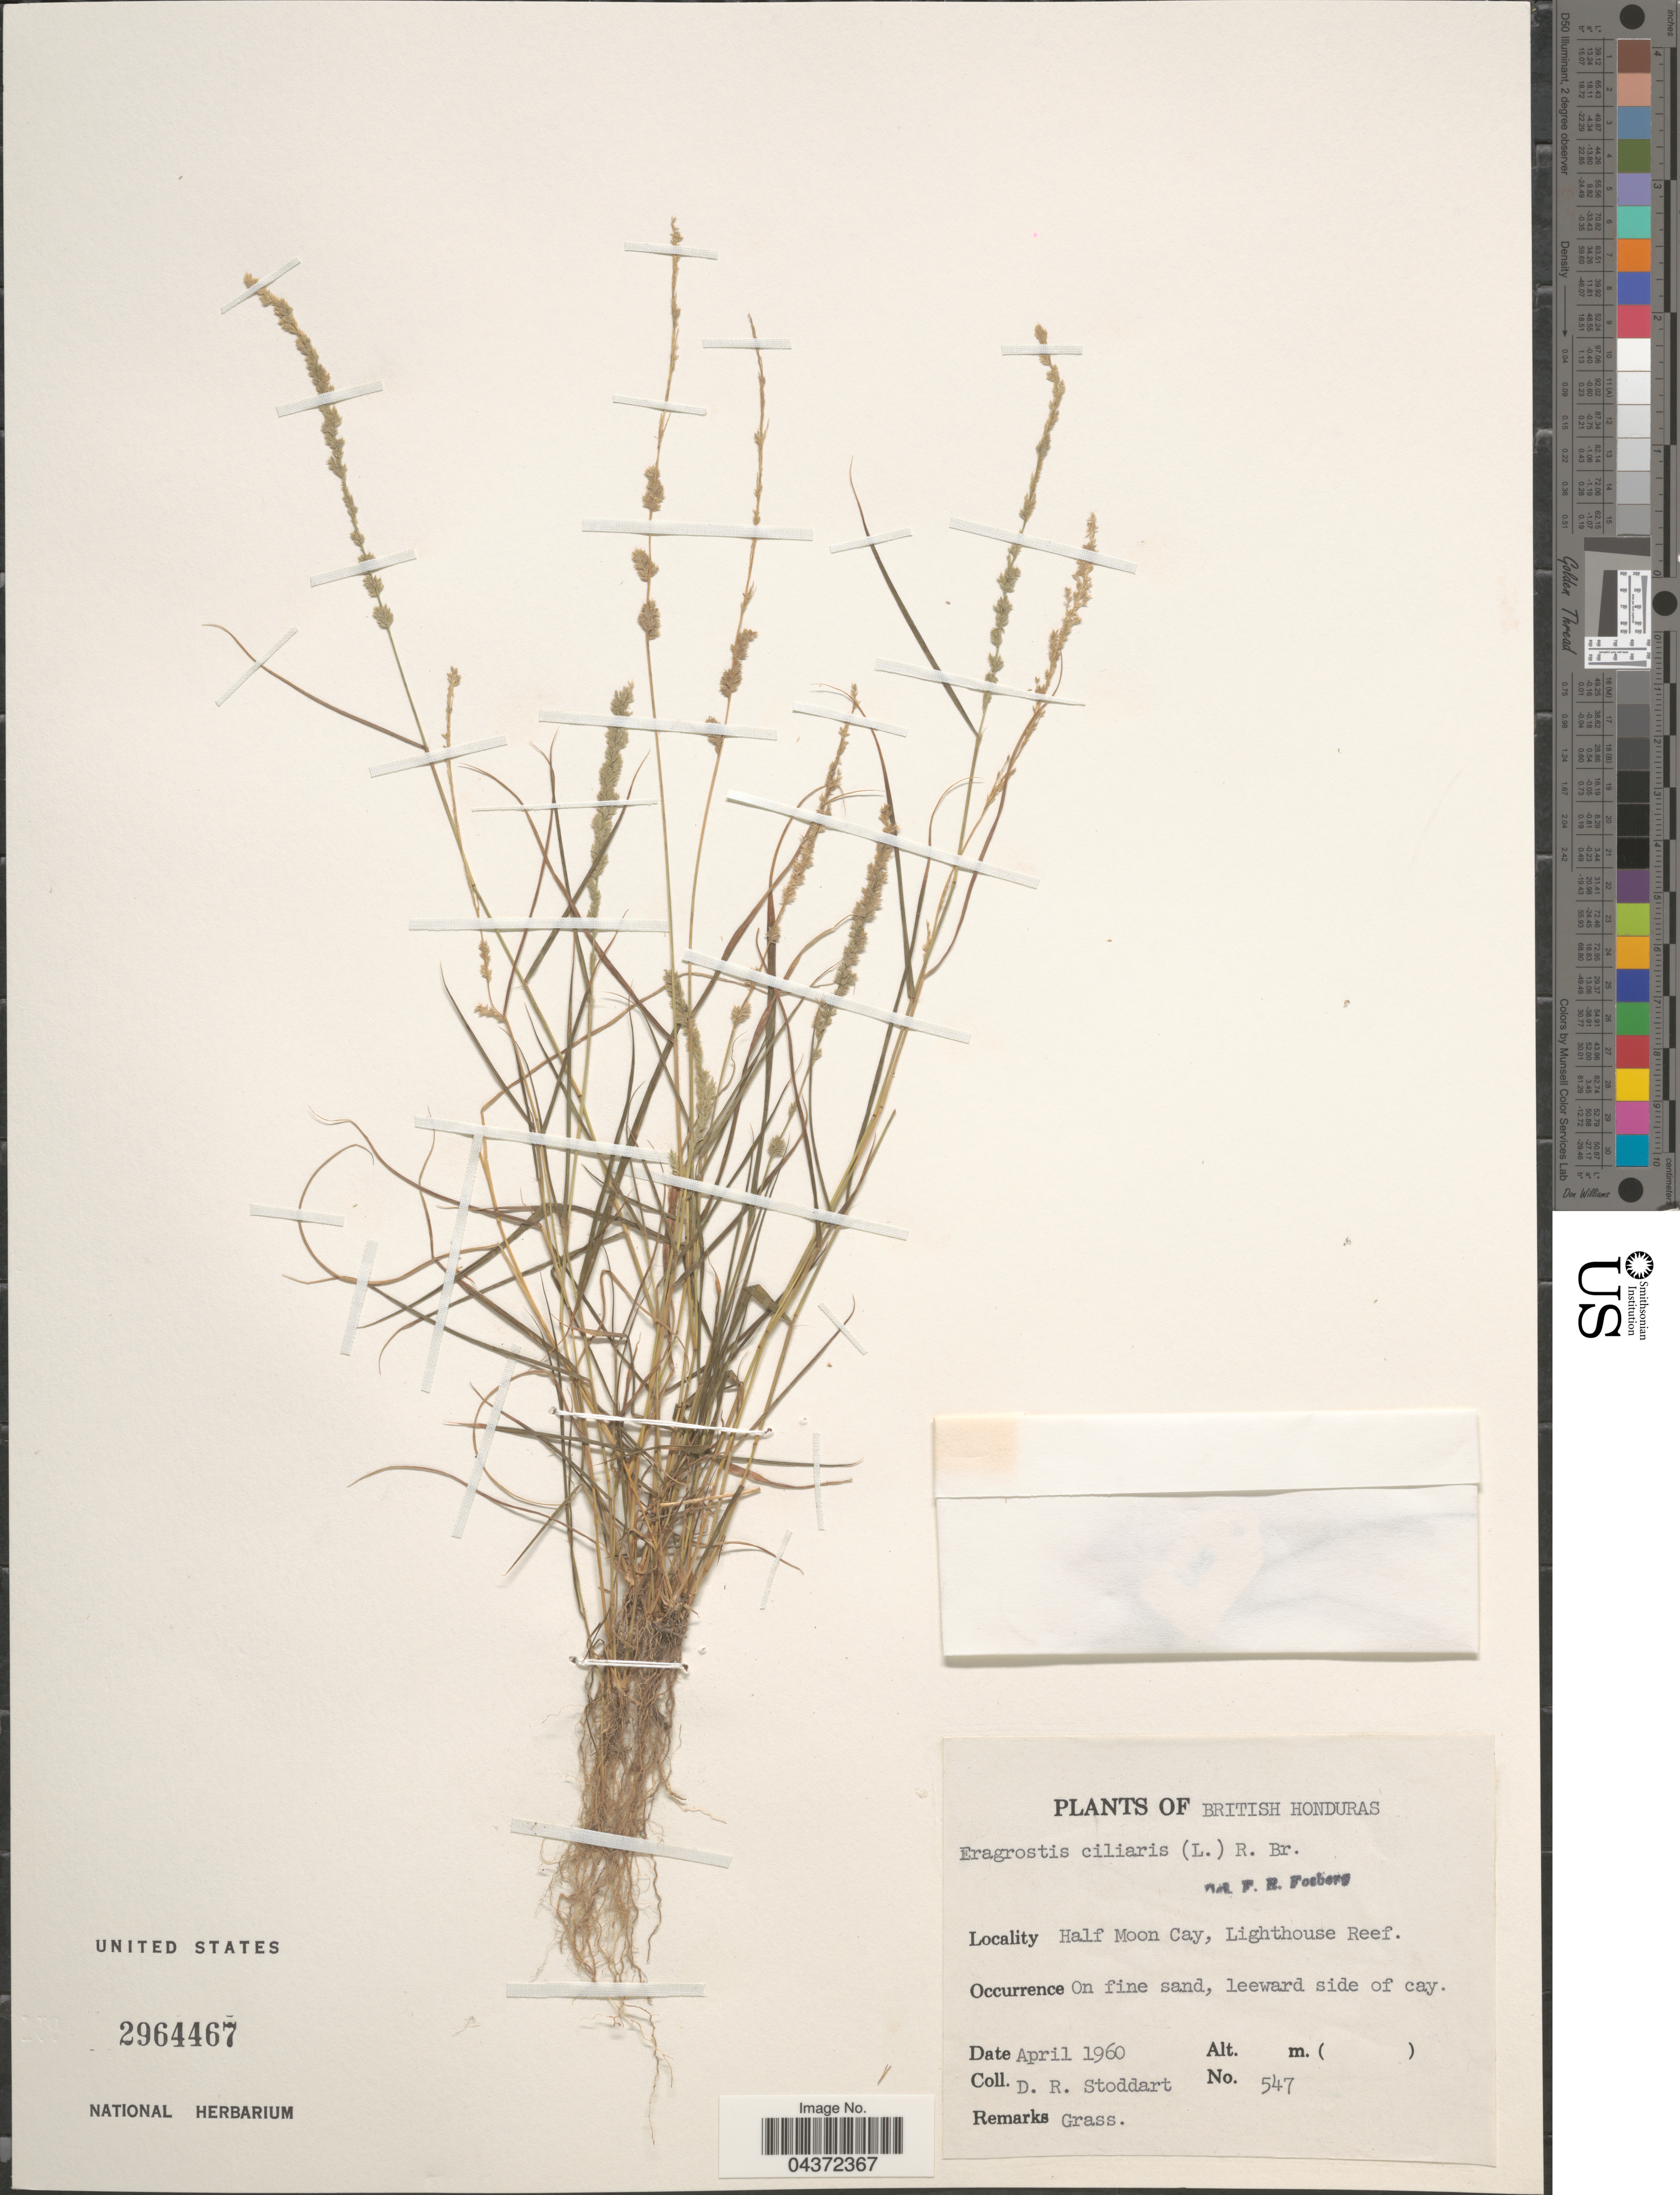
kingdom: Plantae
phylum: Tracheophyta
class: Liliopsida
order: Poales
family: Poaceae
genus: Eragrostis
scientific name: Eragrostis ciliaris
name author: (L.) R. Br.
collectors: D. R. Stoddart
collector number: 547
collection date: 1960-04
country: Belize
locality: British Honduras. Half Moon Cay, Lighthouse Reef.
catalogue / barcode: US 2964467